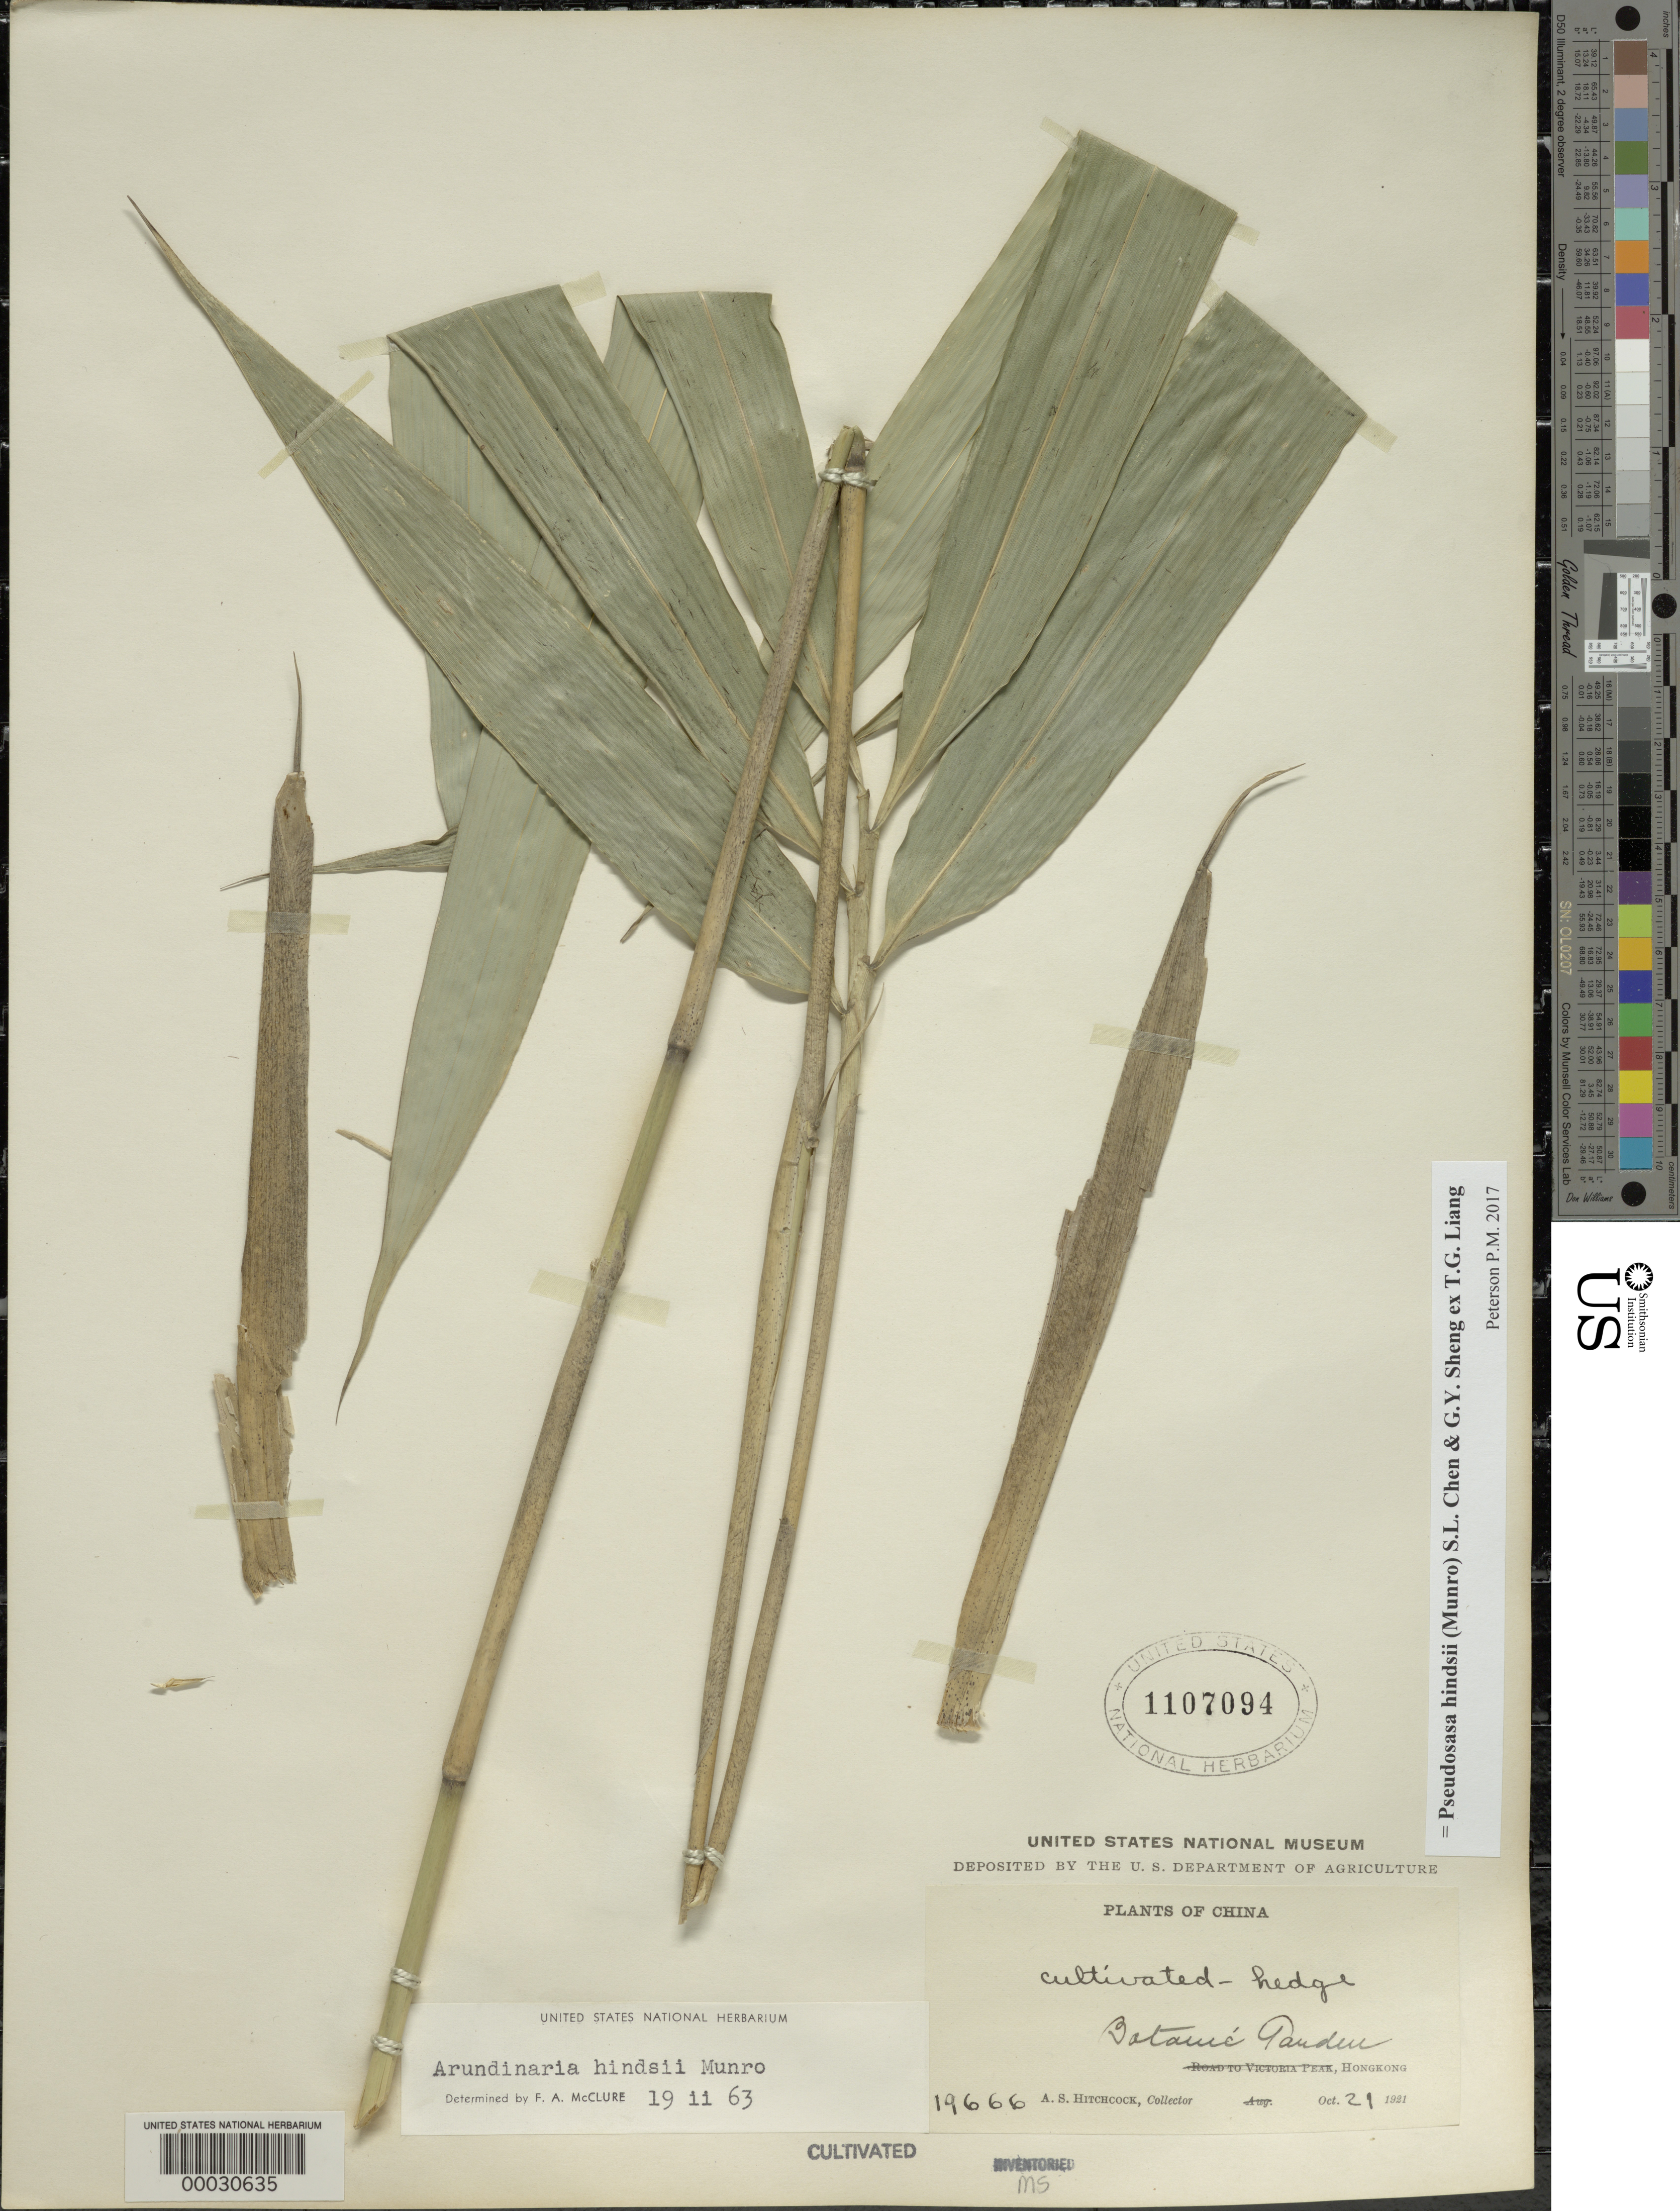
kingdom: Plantae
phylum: Tracheophyta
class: Liliopsida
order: Poales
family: Poaceae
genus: Pseudosasa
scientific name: Pseudosasa hindsii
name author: (Munro) S.L. Chen & G.Y. Sheng ex T.G. Liang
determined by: Poaceae Reorganization Project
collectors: A. S. Hitchcock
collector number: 19666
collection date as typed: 21 Oct 1921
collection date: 1921-10-21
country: China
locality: Hong kong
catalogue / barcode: US 1107094